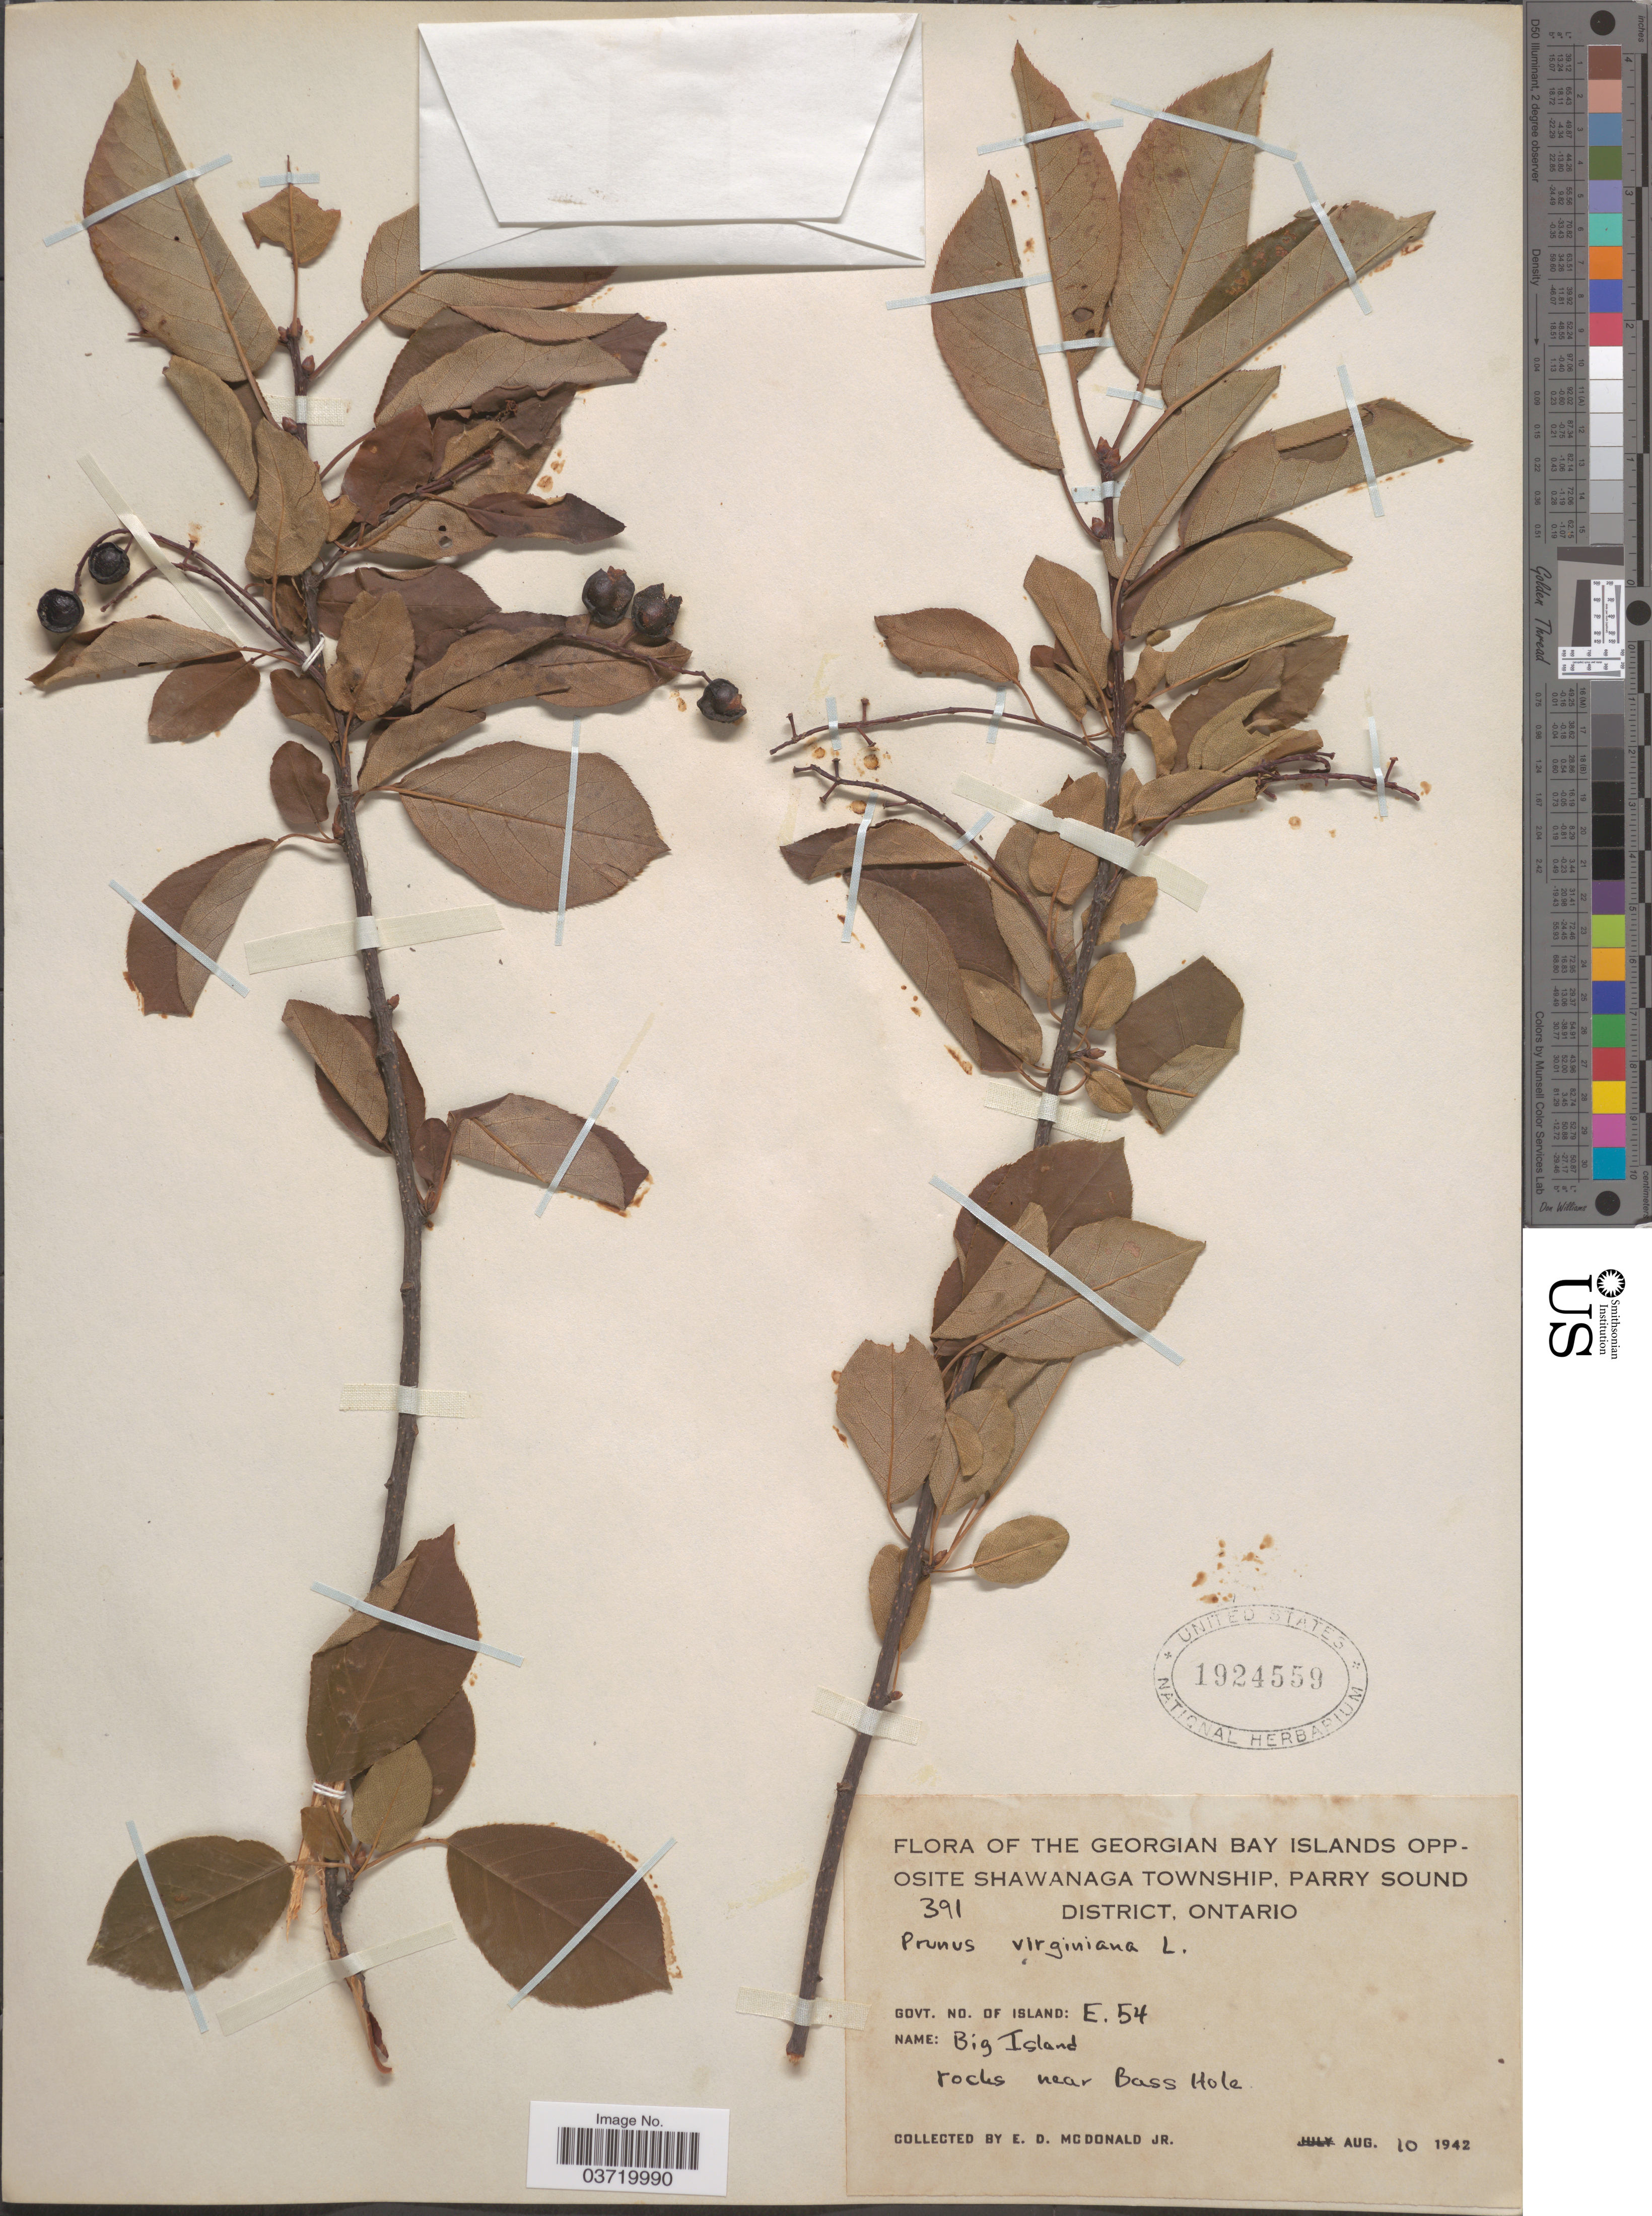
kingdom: Plantae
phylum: Tracheophyta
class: Magnoliopsida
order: Rosales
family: Rosaceae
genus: Prunus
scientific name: Prunus virginiana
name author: L.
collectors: E. D. McDonald Jr.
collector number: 391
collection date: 1942-08-10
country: Canada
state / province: Ontario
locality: The Georgian Bay Islands opposite Shawanaga Township, Parry Sound District. Govt. No. of Island: E.54. Name: Big Island. Rocks near Bass Hole.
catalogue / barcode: US 1924559